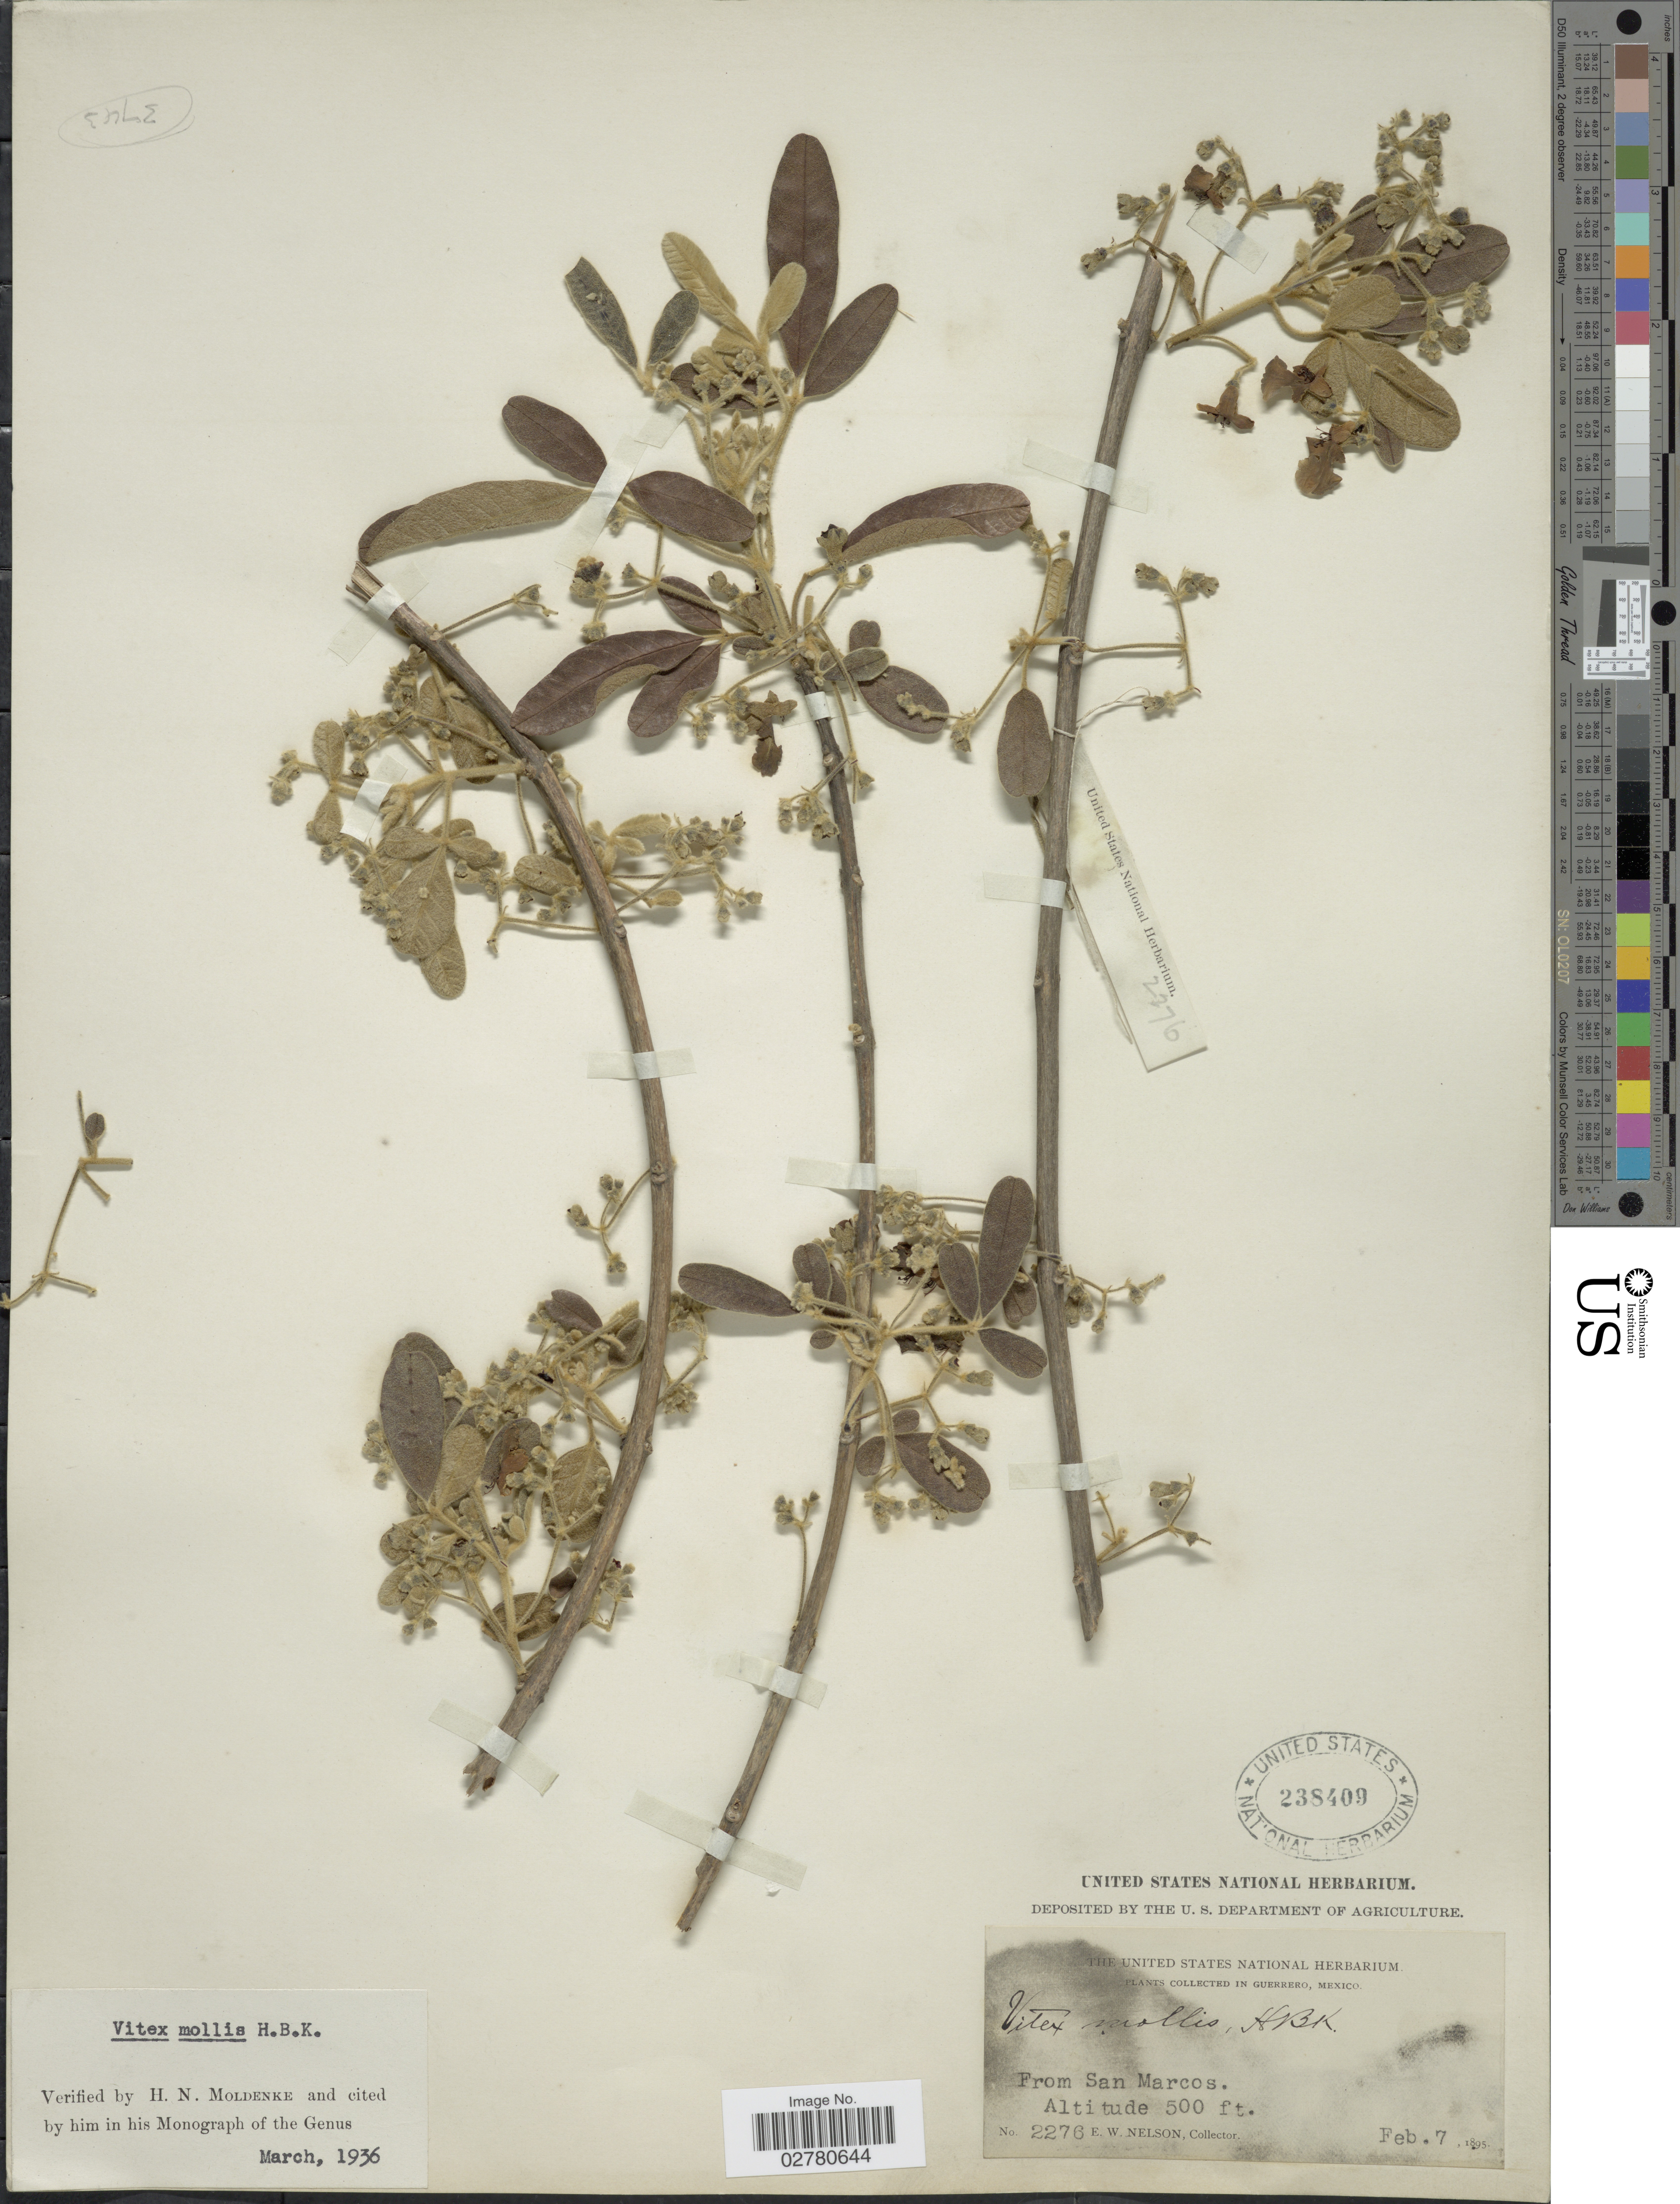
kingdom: Plantae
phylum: Tracheophyta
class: Magnoliopsida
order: Lamiales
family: Lamiaceae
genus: Vitex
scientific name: Vitex mollis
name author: Kunth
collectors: E. W. Nelson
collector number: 2276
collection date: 1895-02-07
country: Mexico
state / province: Guerrero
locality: From San Marcos.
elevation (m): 152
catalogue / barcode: US 238409